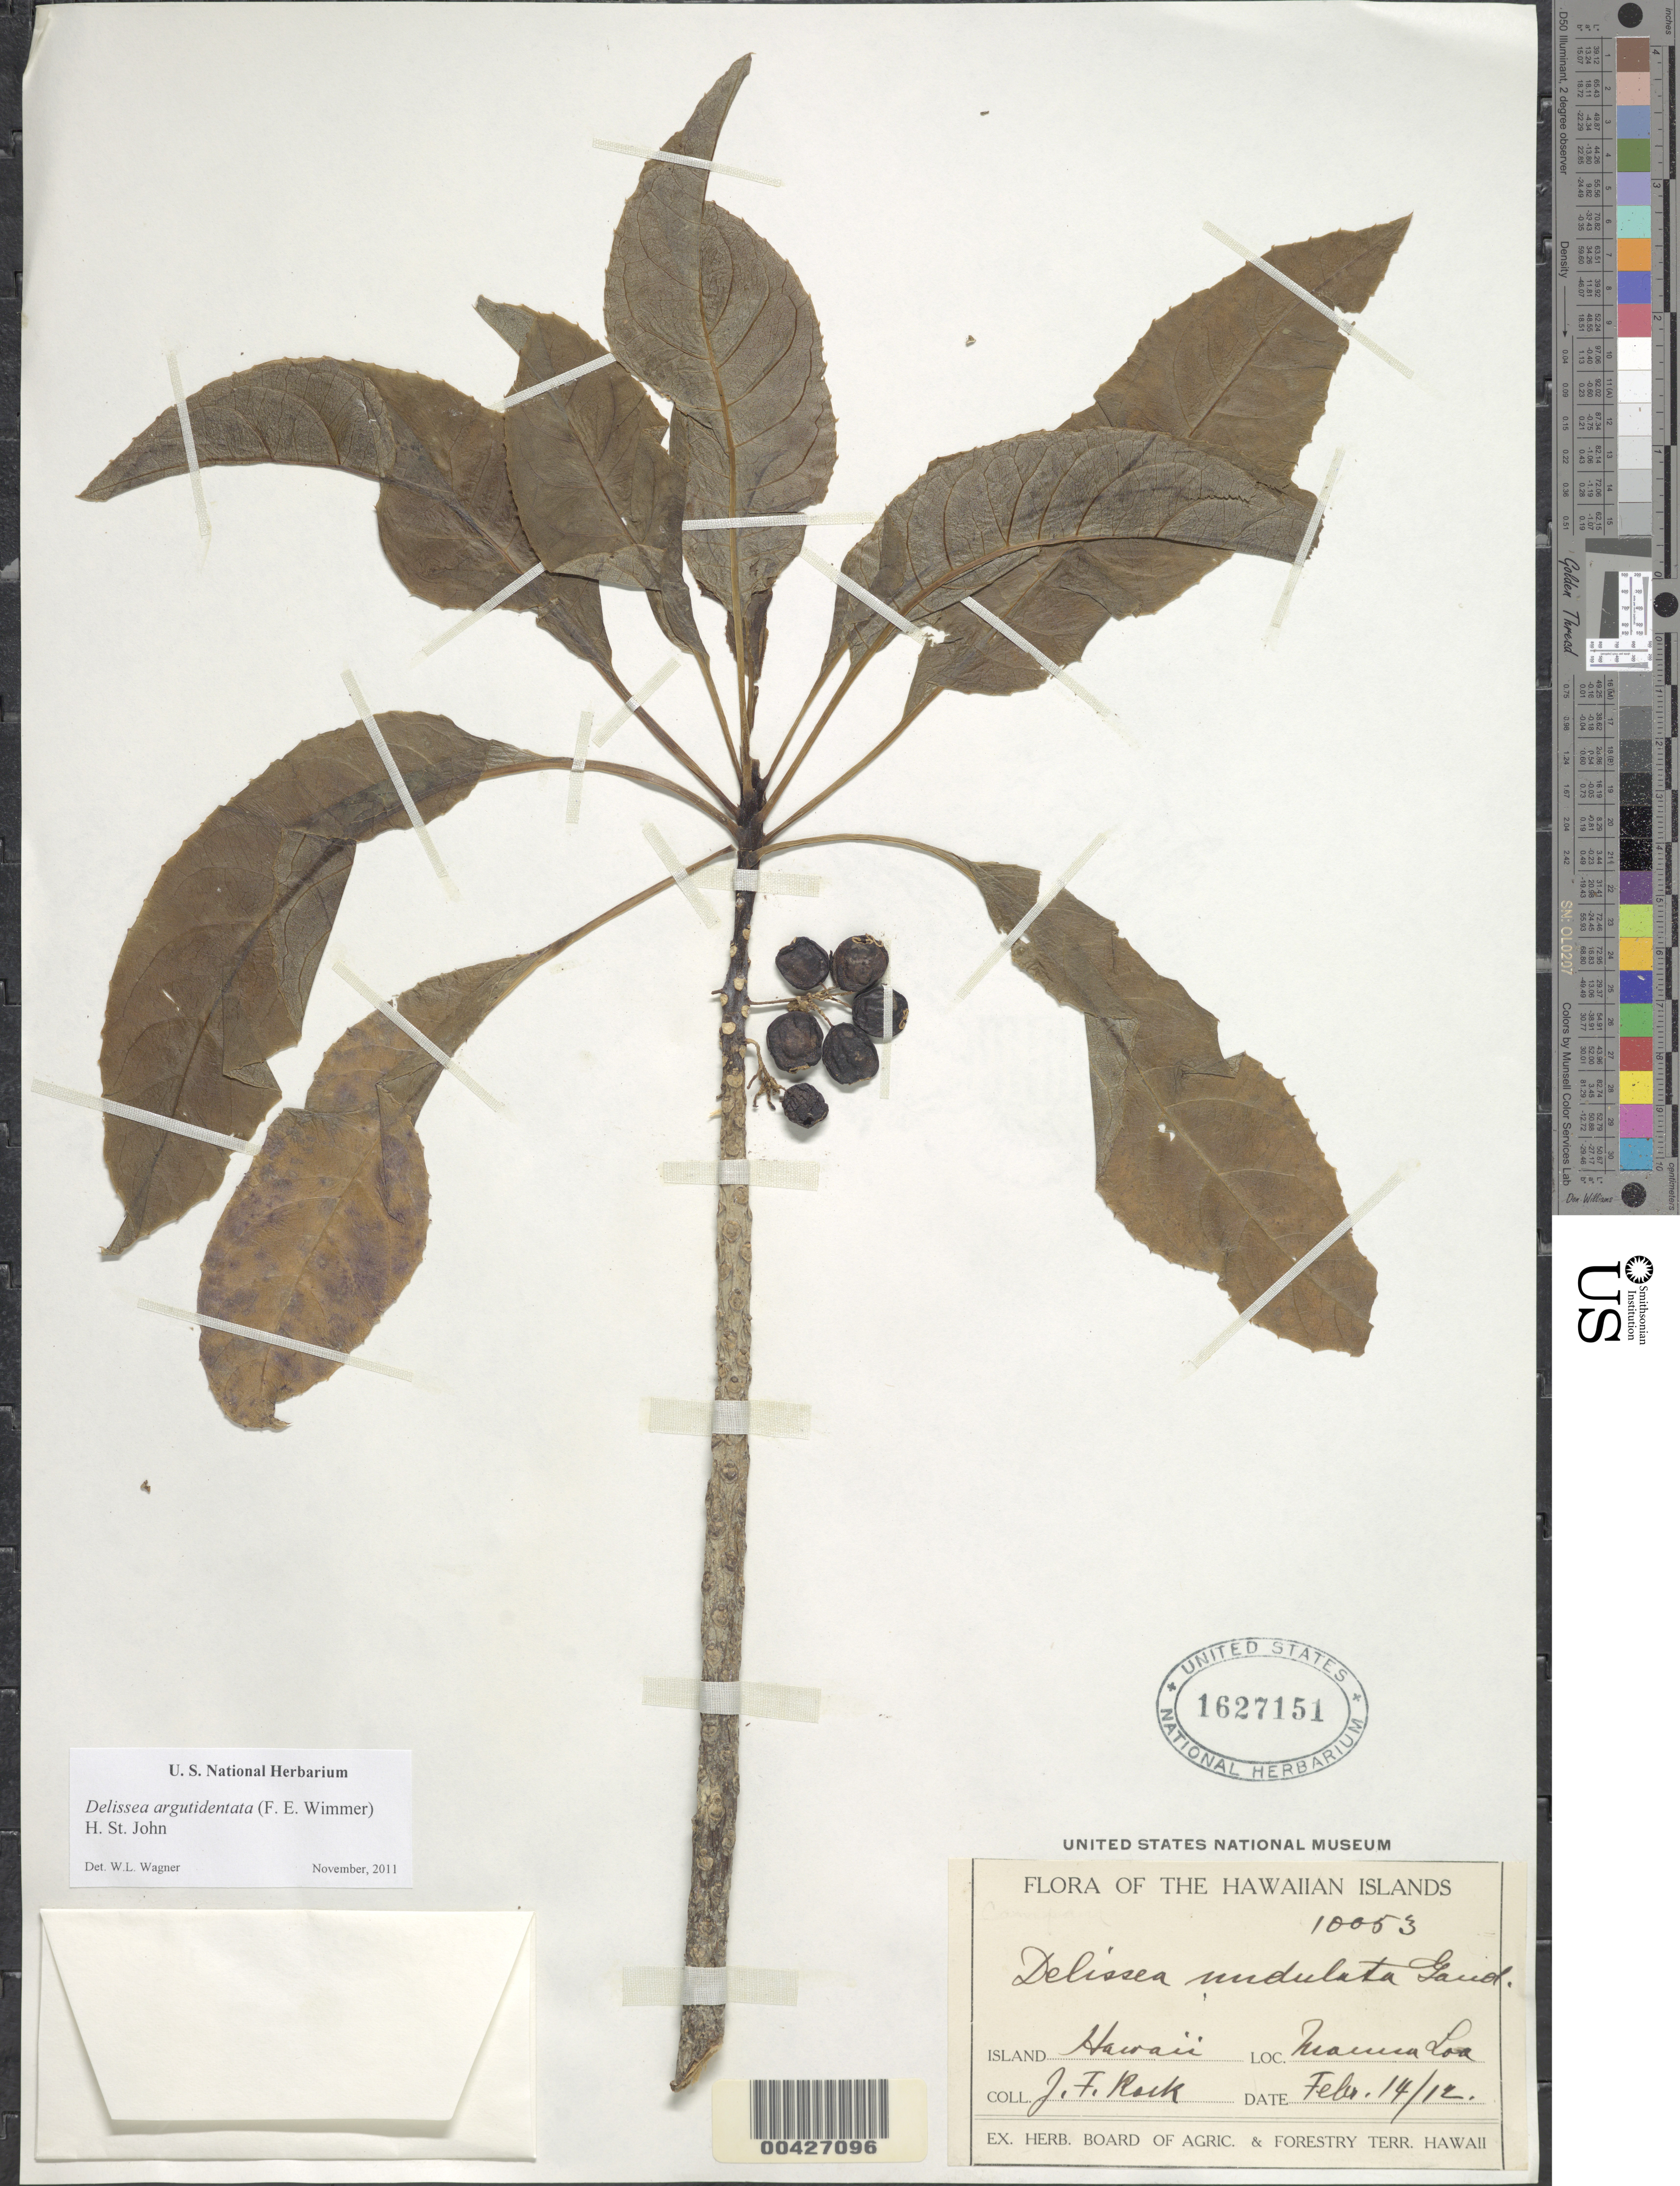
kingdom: Plantae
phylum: Tracheophyta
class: Magnoliopsida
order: Asterales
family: Campanulaceae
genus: Delissea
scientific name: Delissea argutidentata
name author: (E. Wimm.) H. St. John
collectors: J. F. Rock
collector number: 10053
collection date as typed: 14 Feb 1912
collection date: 1912-02-14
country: United States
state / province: Hawaii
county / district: Hawaii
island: Hawaii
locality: Mauna Loa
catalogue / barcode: US 1627151